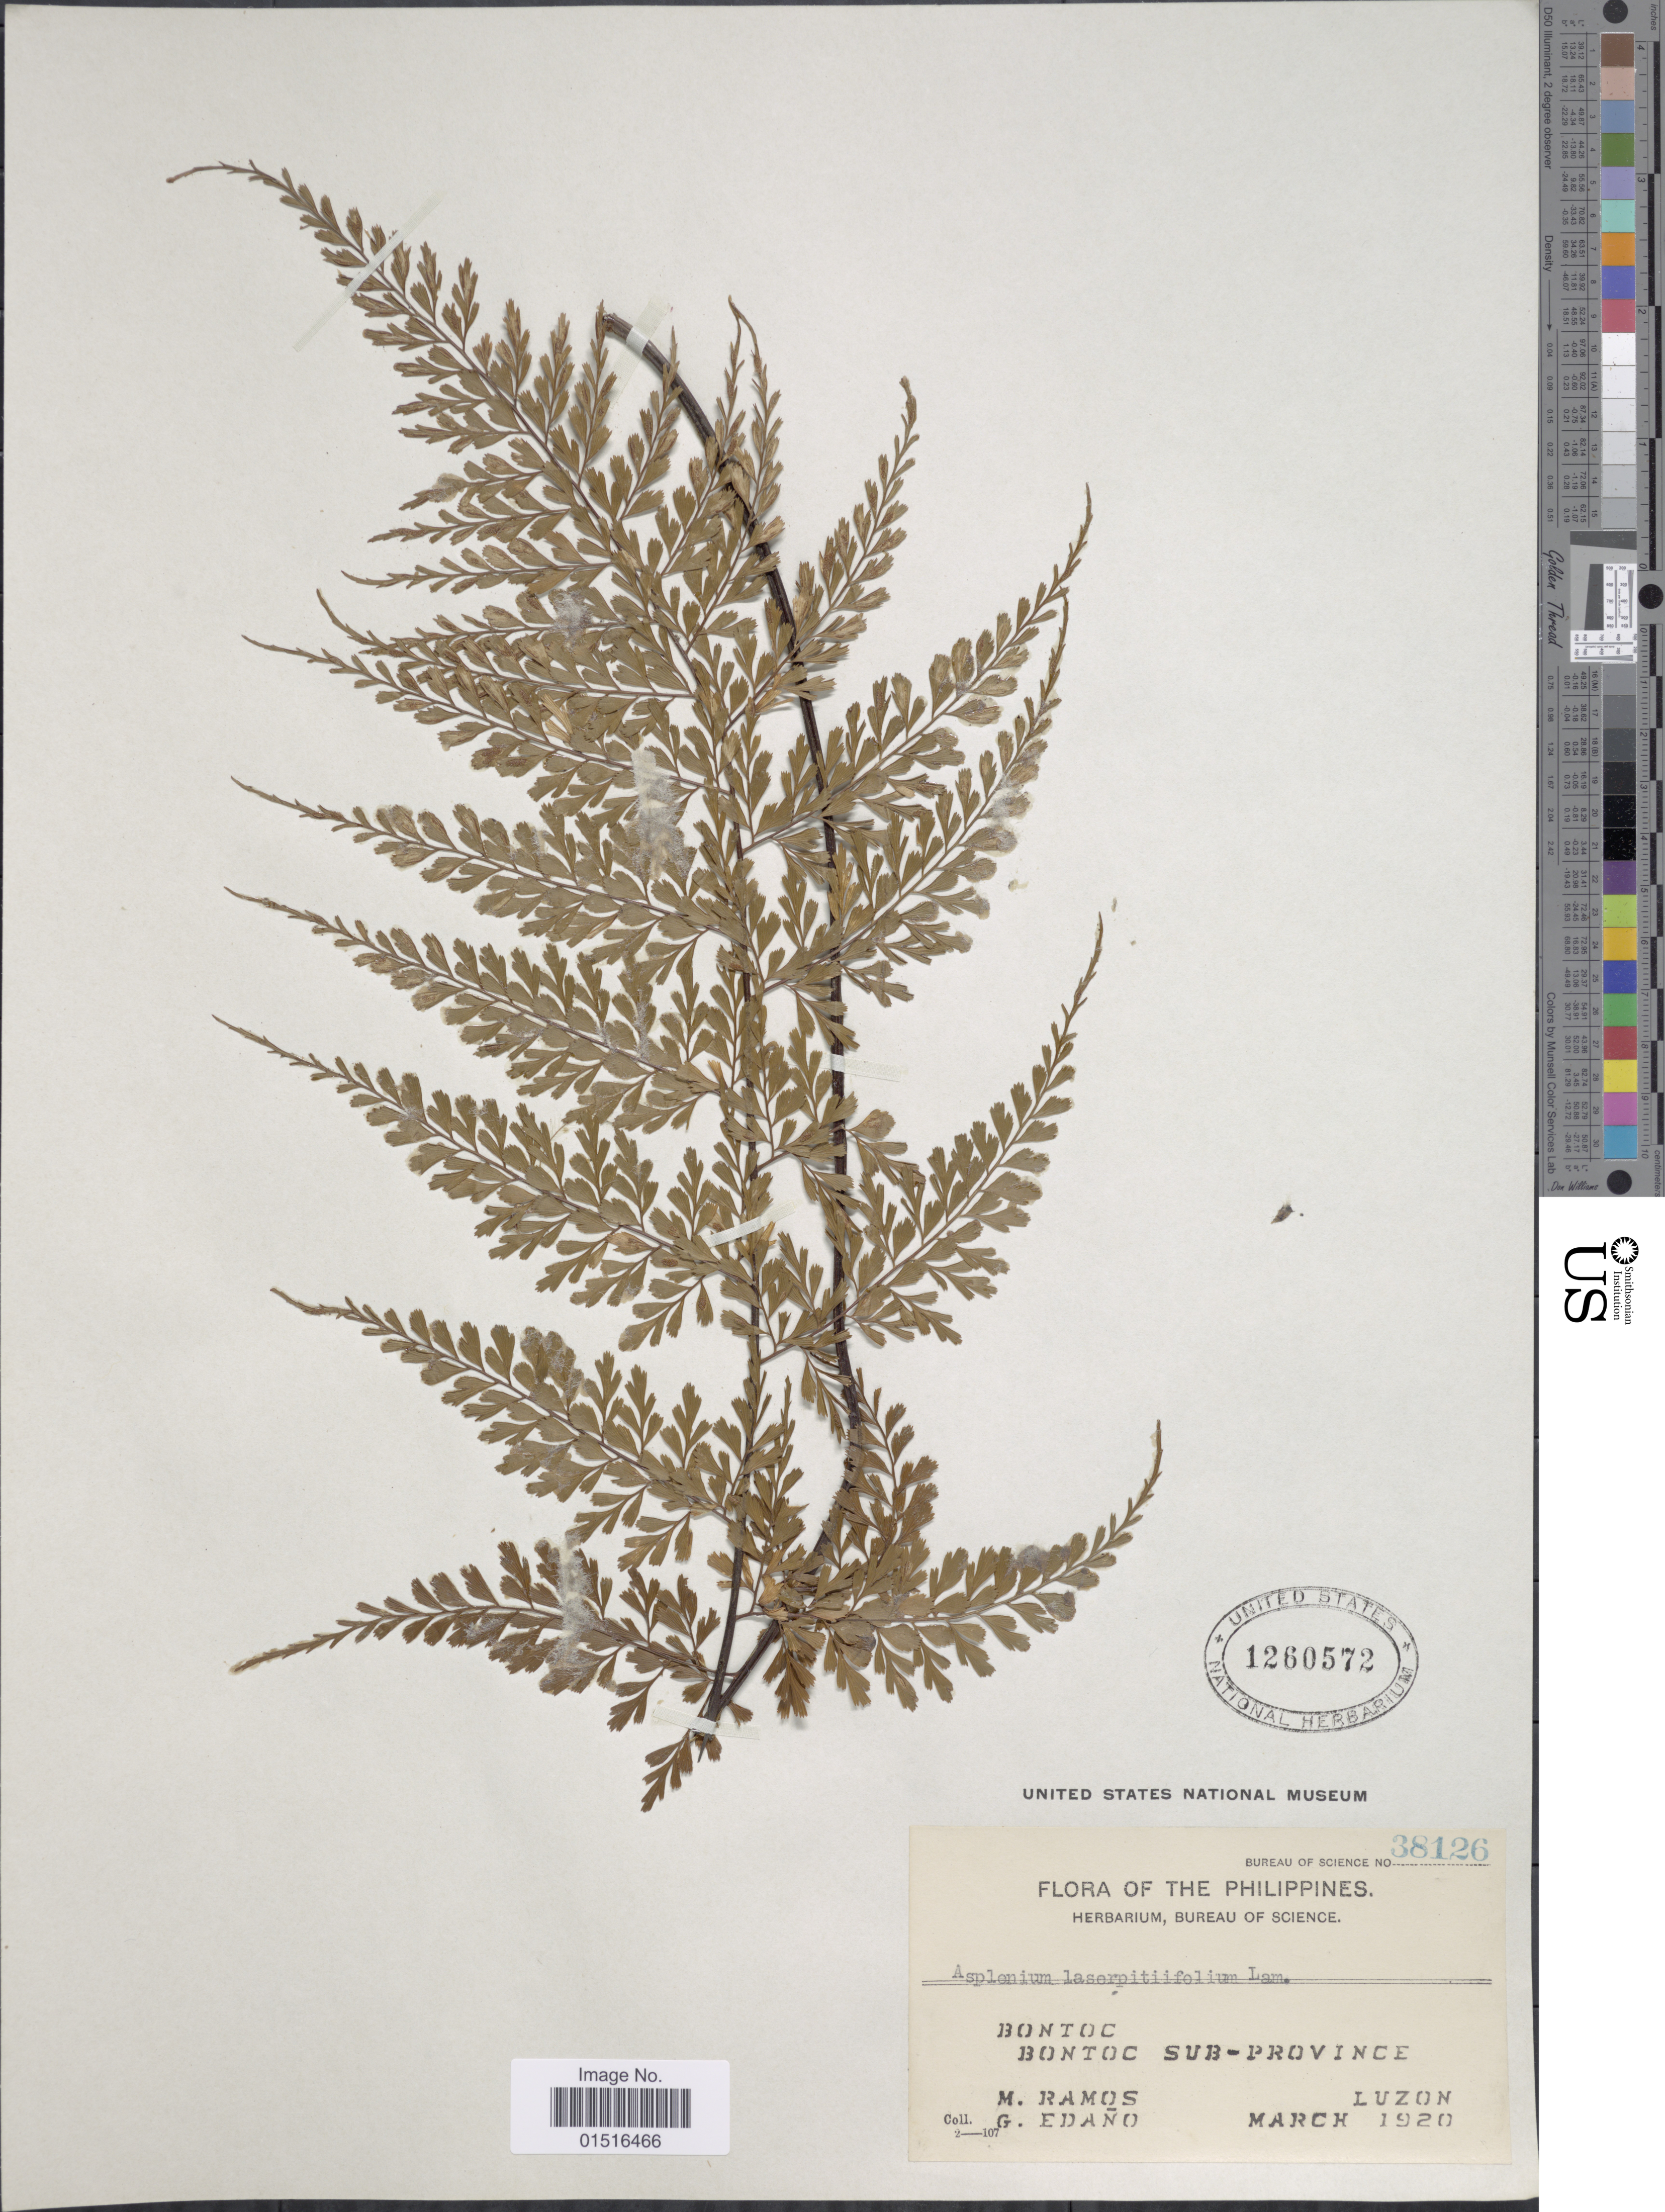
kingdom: Plantae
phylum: Tracheophyta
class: Polypodiopsida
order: Polypodiales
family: Aspleniaceae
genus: Asplenium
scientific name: Asplenium laserpitiifolium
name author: Lam.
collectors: M. Ramos & G. Edaño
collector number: Biureau of Science 38126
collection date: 1920-03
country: Philippines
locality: Bontoc, Bontoc Sub-Province, Luzon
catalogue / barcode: US 1260572